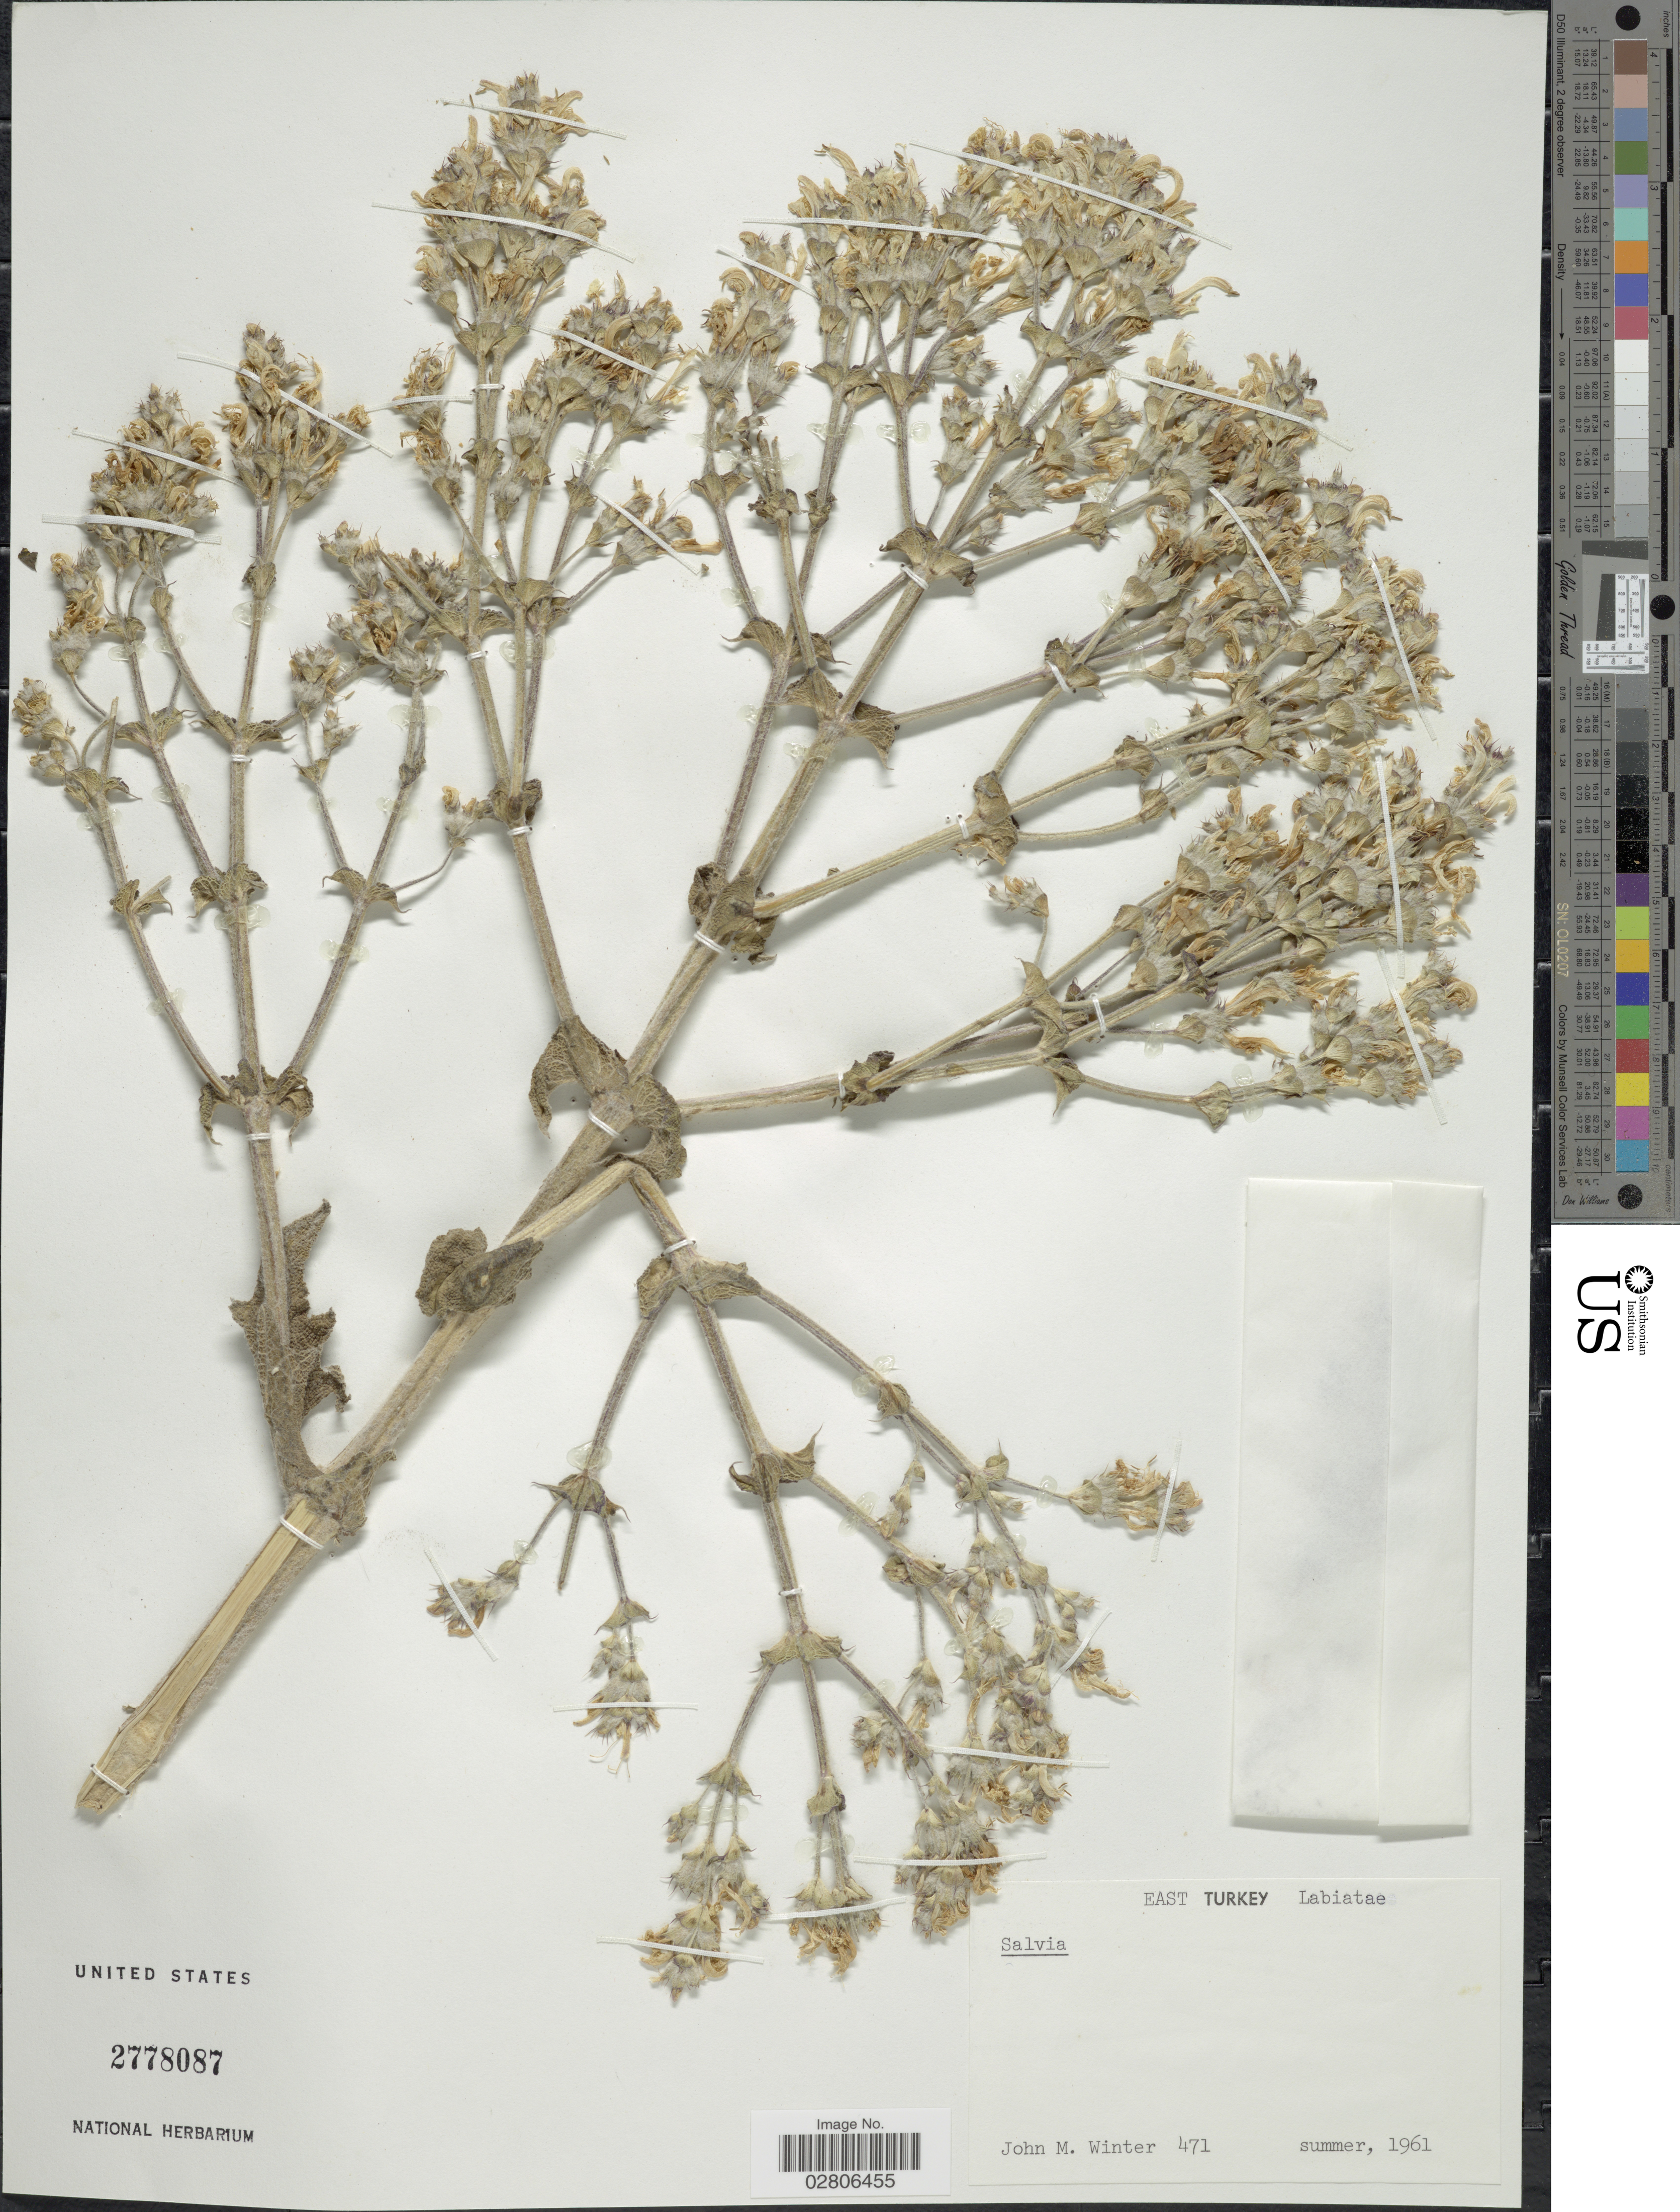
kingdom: Plantae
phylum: Tracheophyta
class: Magnoliopsida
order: Lamiales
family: Lamiaceae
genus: Salvia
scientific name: Salvia sp.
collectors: J. M. Winter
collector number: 471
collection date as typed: summer, 1961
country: Turkey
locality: East Turkey.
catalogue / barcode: US 2778087